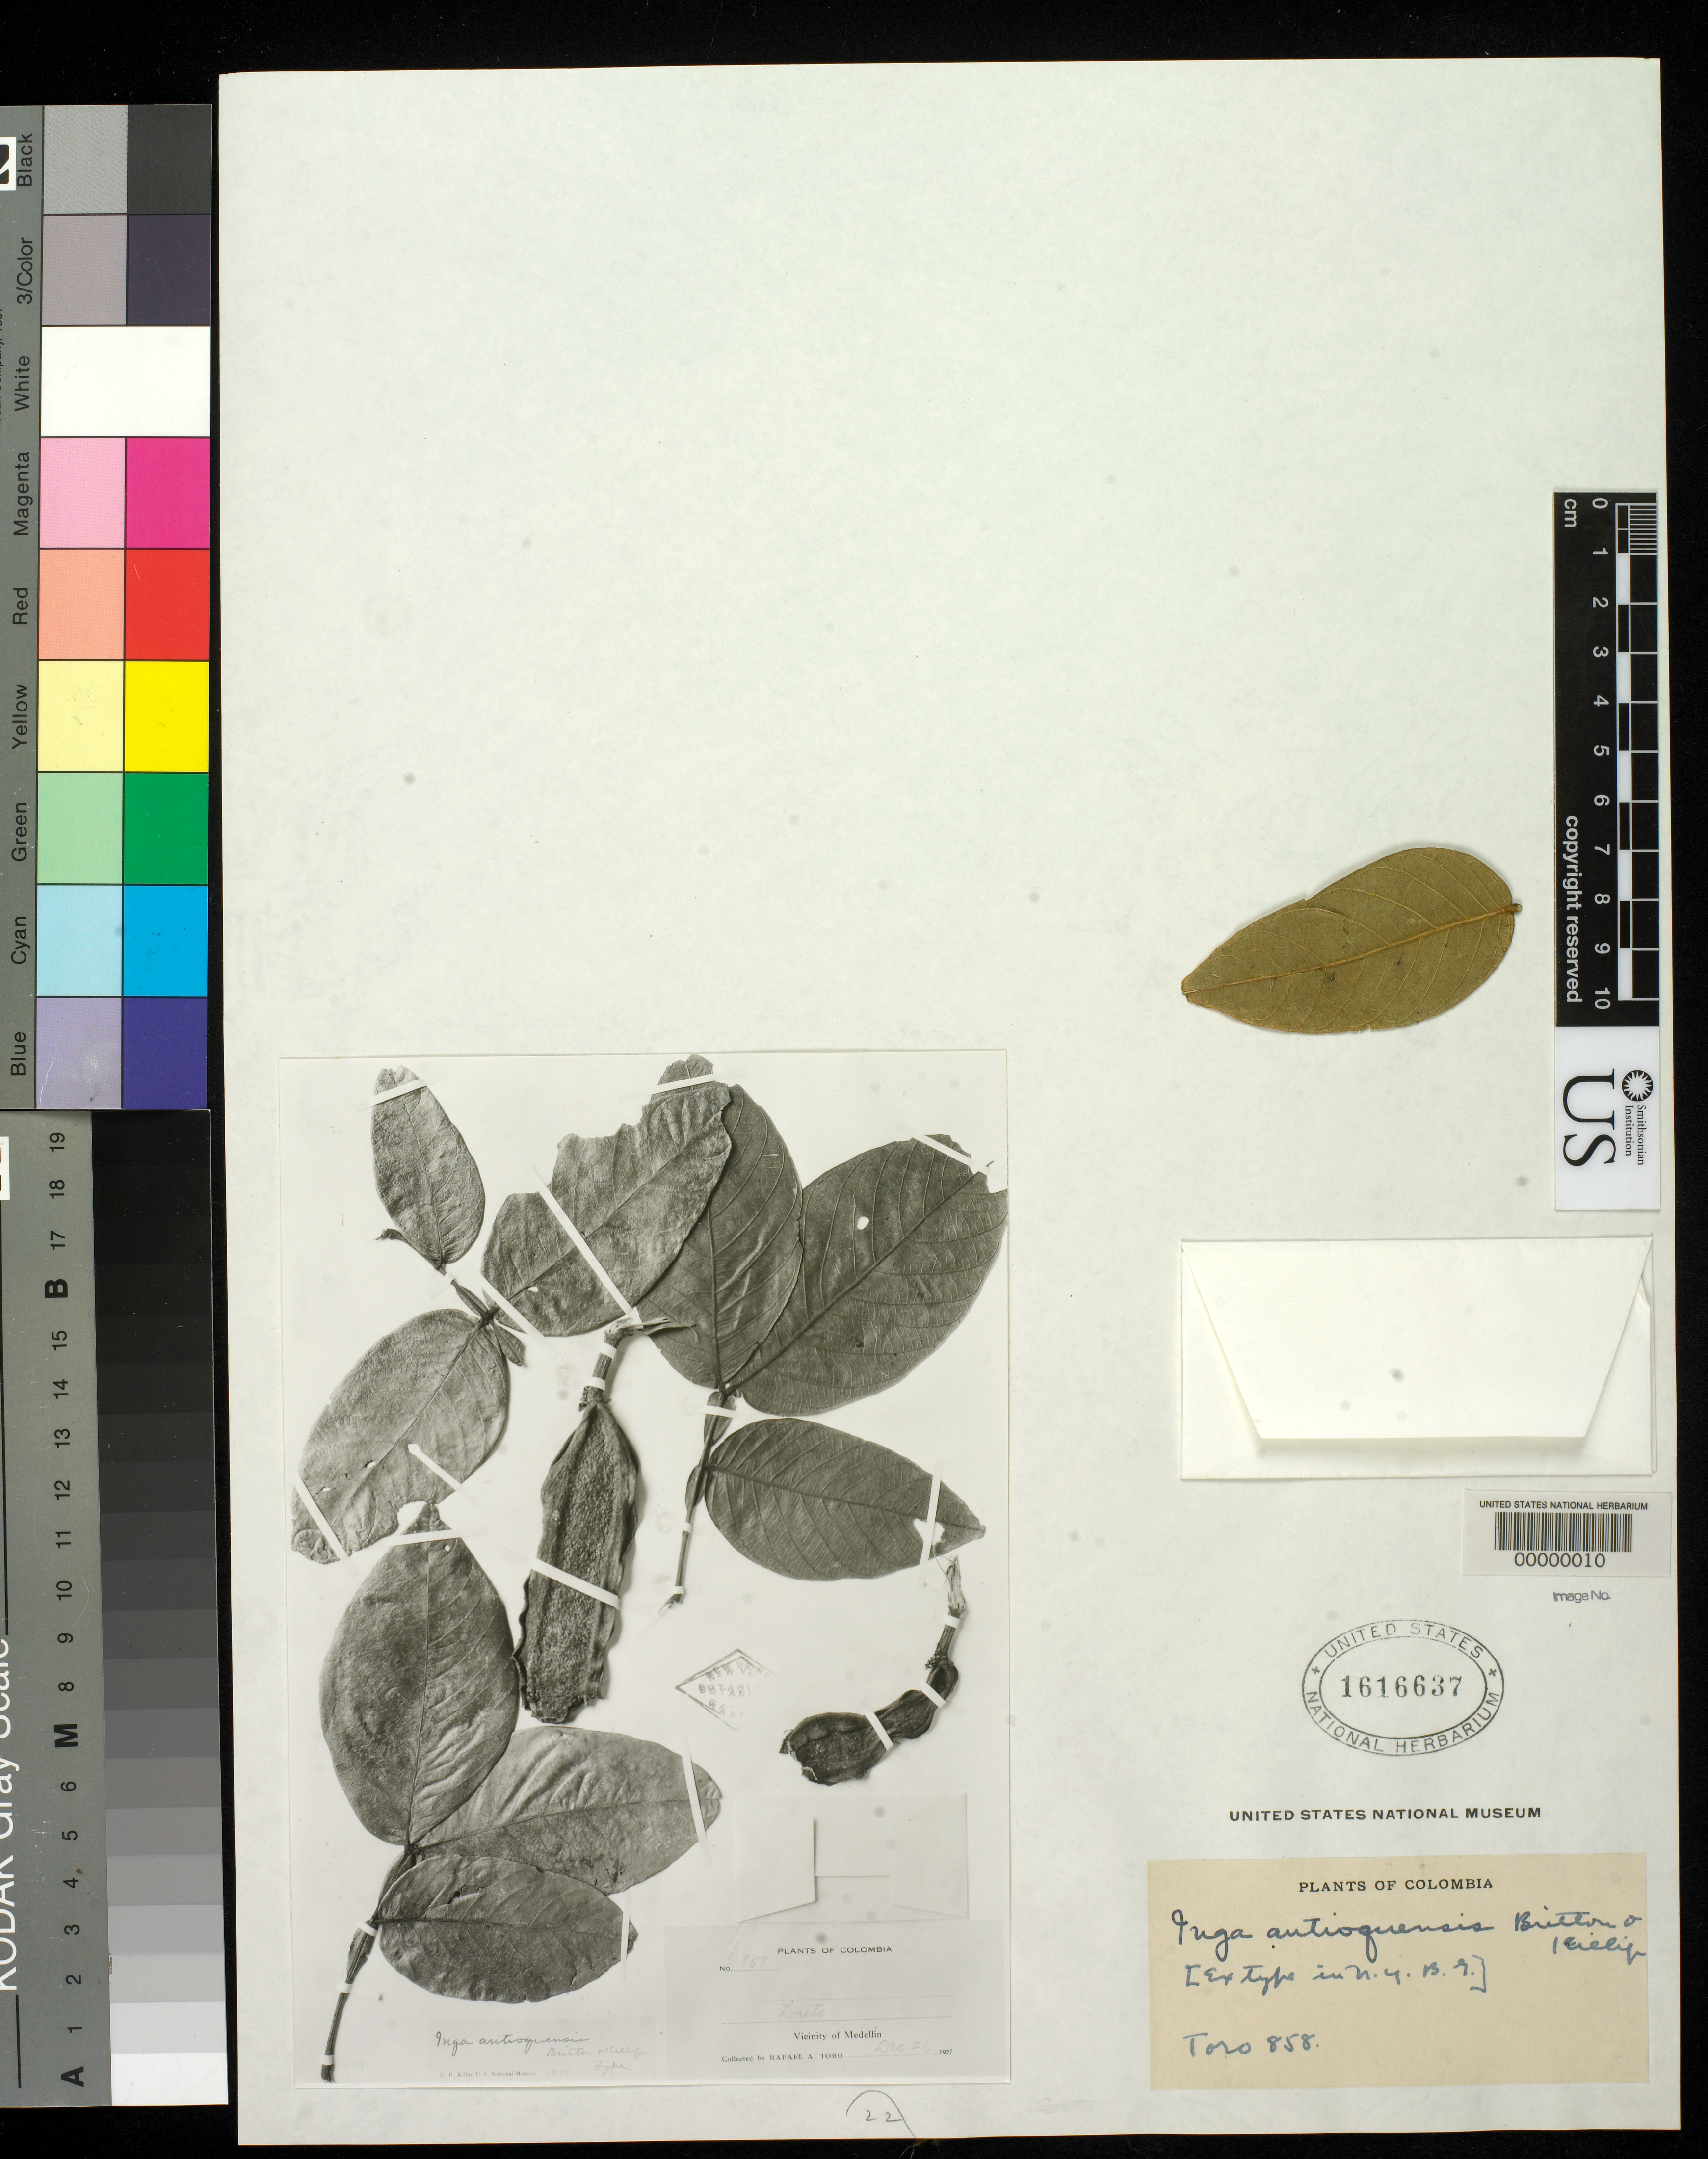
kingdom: Plantae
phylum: Tracheophyta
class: Magnoliopsida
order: Fabales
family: Fabaceae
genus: Inga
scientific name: Inga antioquensis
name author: Britton & Killip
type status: Type Fragment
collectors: R. A. Toro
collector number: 858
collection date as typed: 21 Dec 1927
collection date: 1927-12-21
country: Colombia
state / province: Antioquia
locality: Medellin vicinity.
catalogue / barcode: US 1616637